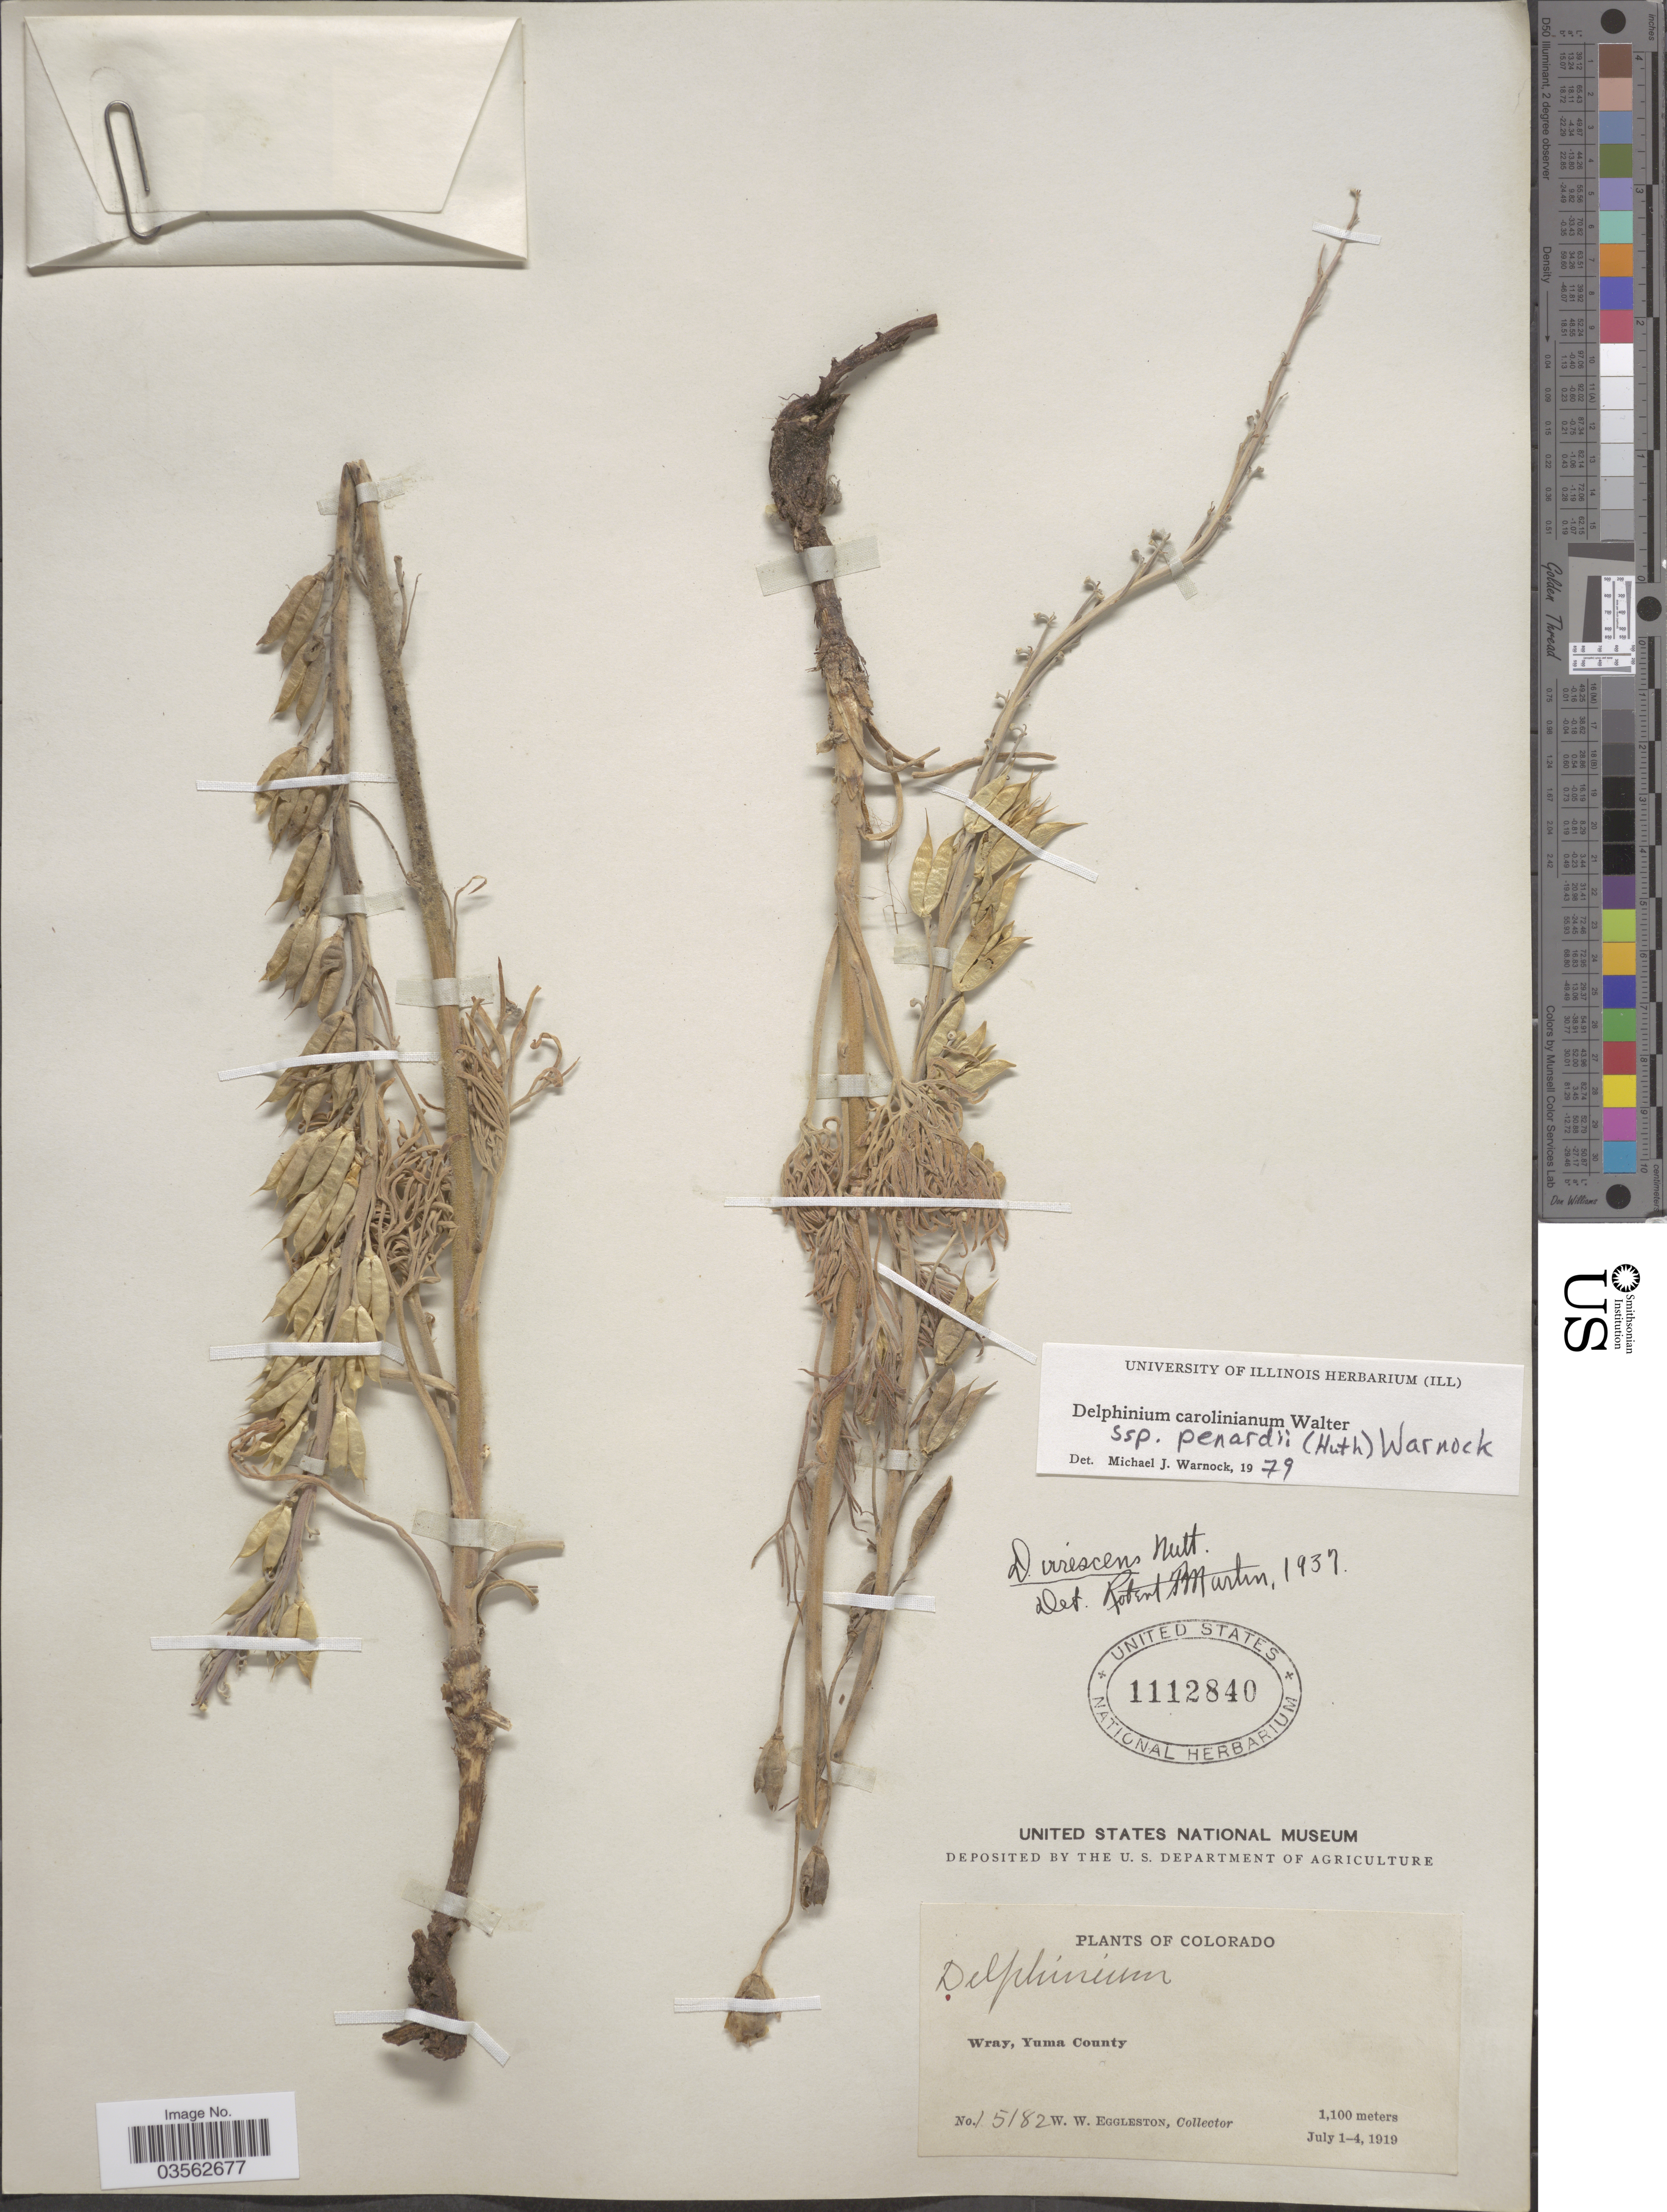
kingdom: Plantae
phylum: Tracheophyta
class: Magnoliopsida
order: Ranunculales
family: Ranunculaceae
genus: Delphinium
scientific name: Delphinium carolinianum subsp. penardii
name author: (Huth) M.J. Warnock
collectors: W. W. Eggleston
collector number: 15182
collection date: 1919-07-01/1919-07-04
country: United States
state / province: Colorado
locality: Wray, Yuma County.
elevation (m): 1100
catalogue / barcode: US 1112840